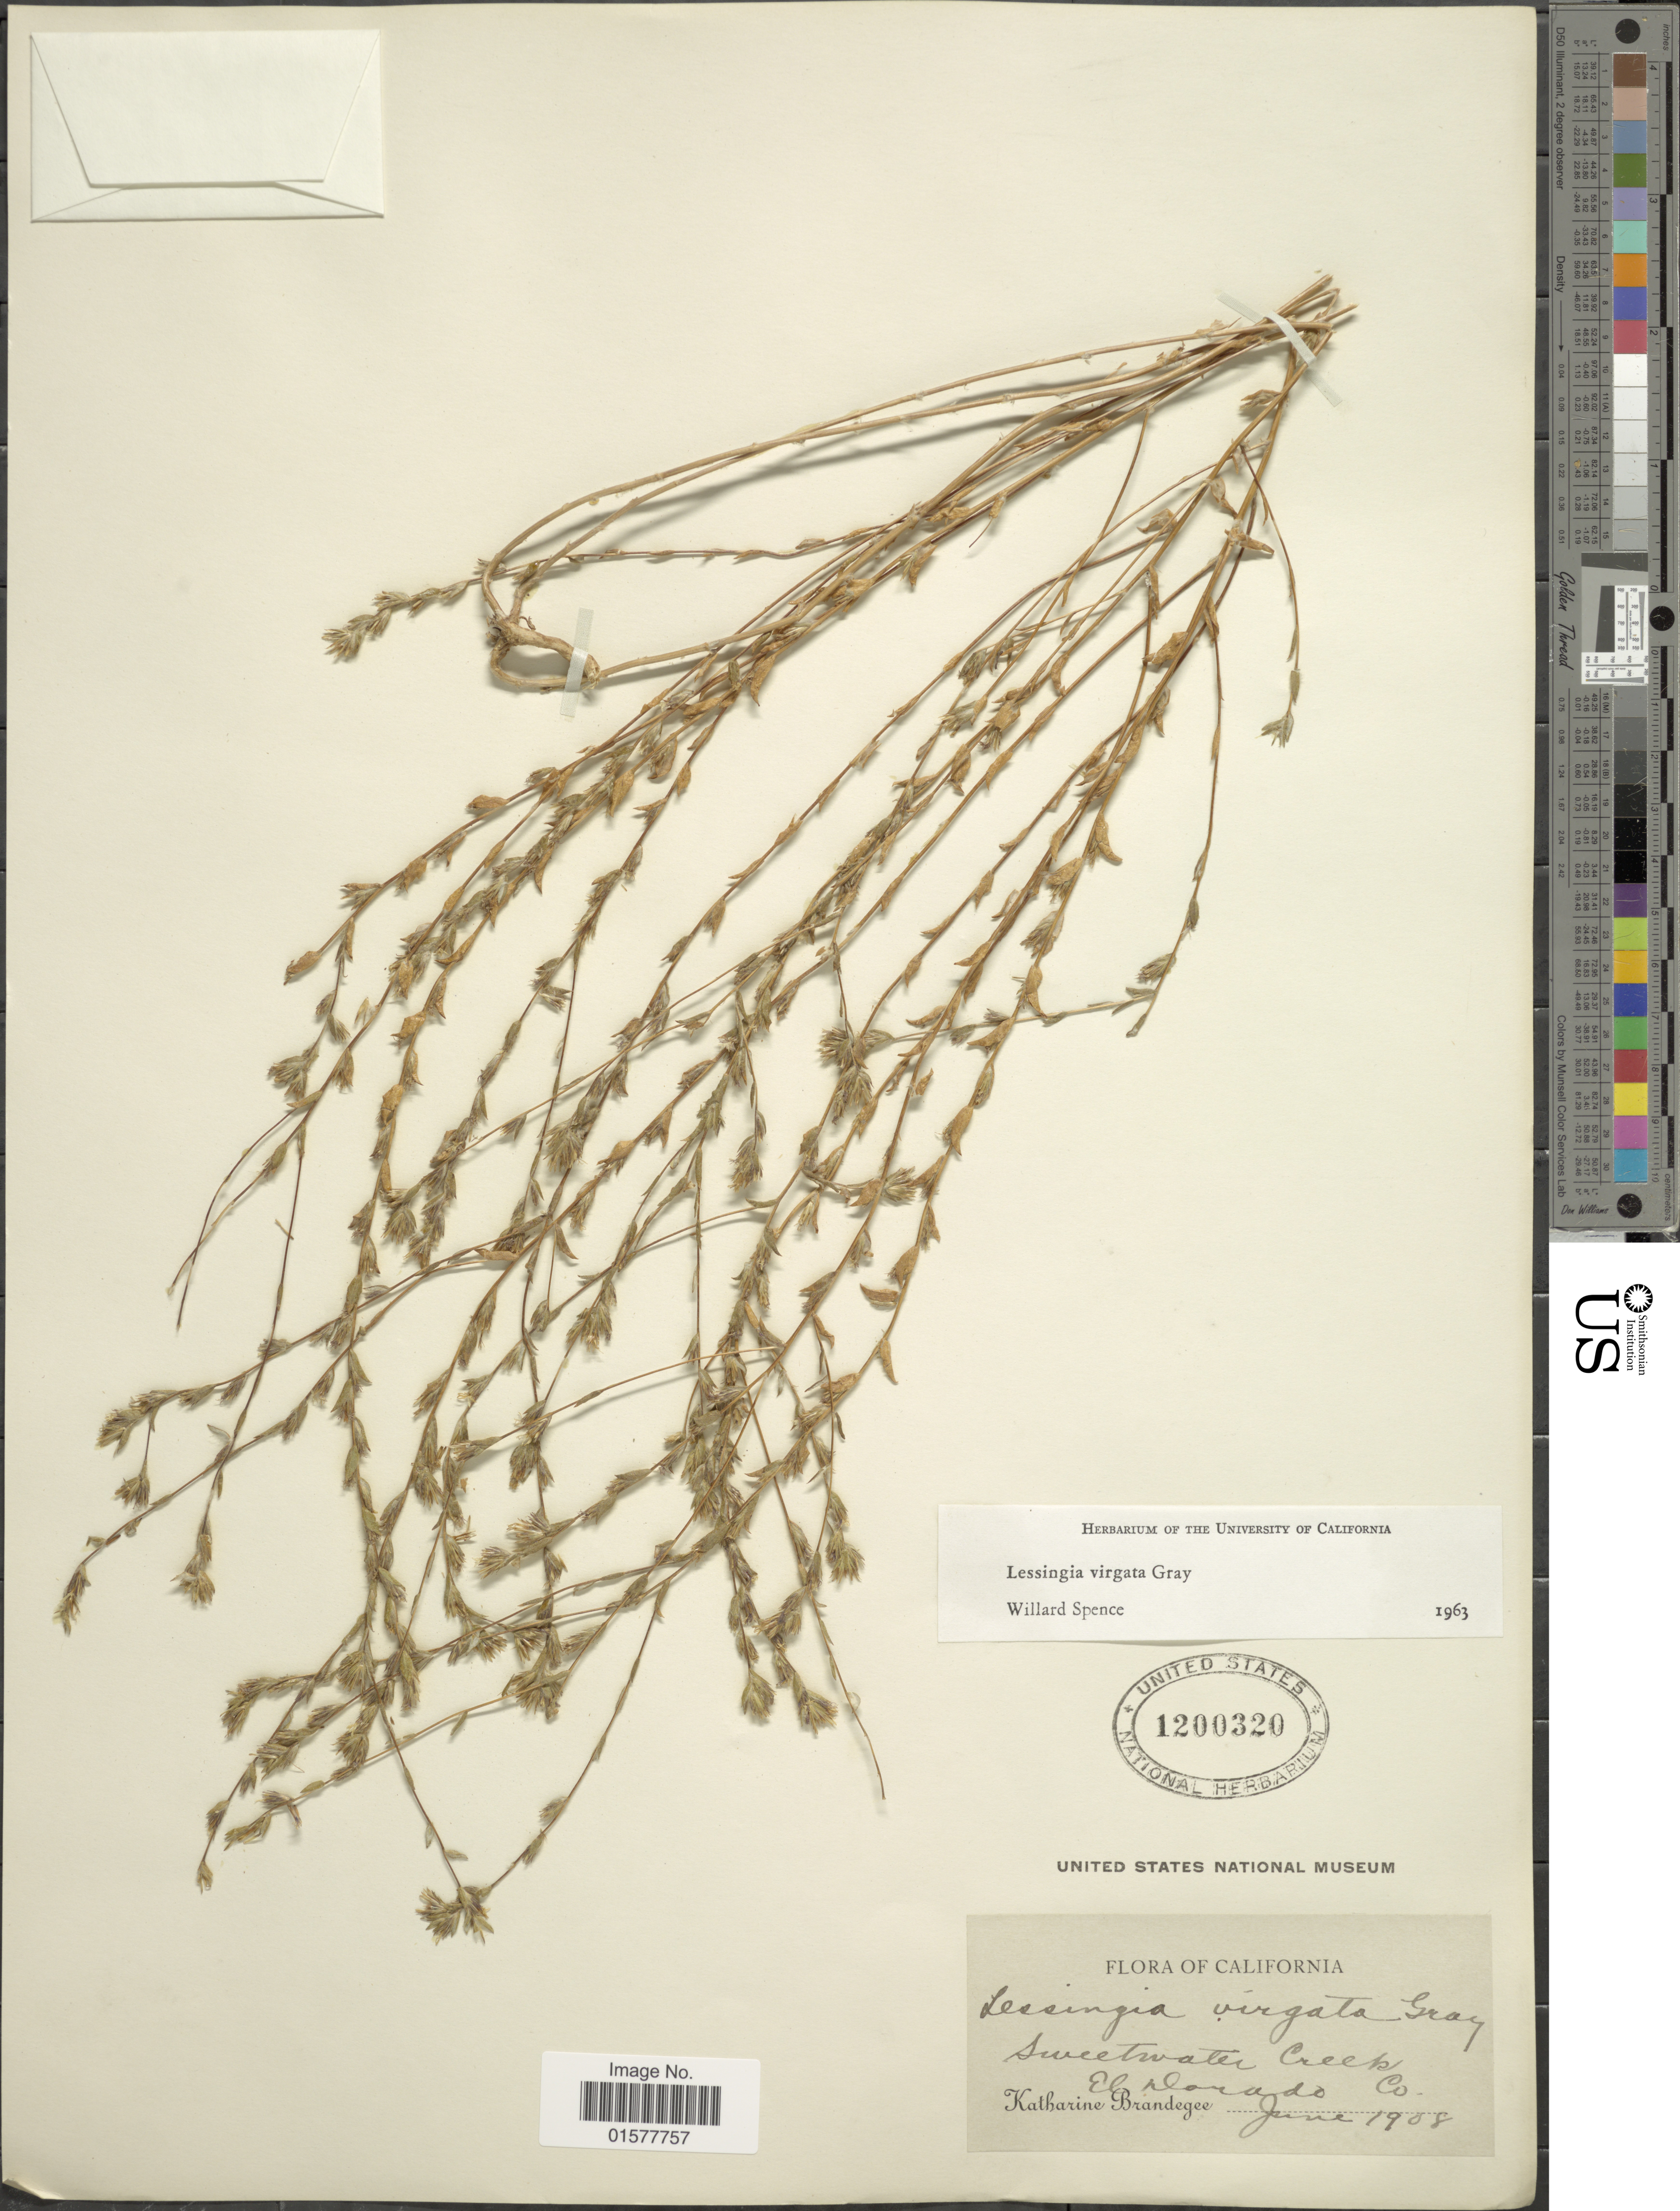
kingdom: Plantae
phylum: Tracheophyta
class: Magnoliopsida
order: Asterales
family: Asteraceae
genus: Lessingia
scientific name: Lessingia virgata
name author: A. Gray in Benth.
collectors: M. K. Brandegee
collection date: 1908-06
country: United States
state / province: California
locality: Sweetwater Creek, El aldorado Co.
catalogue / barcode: US 1200320